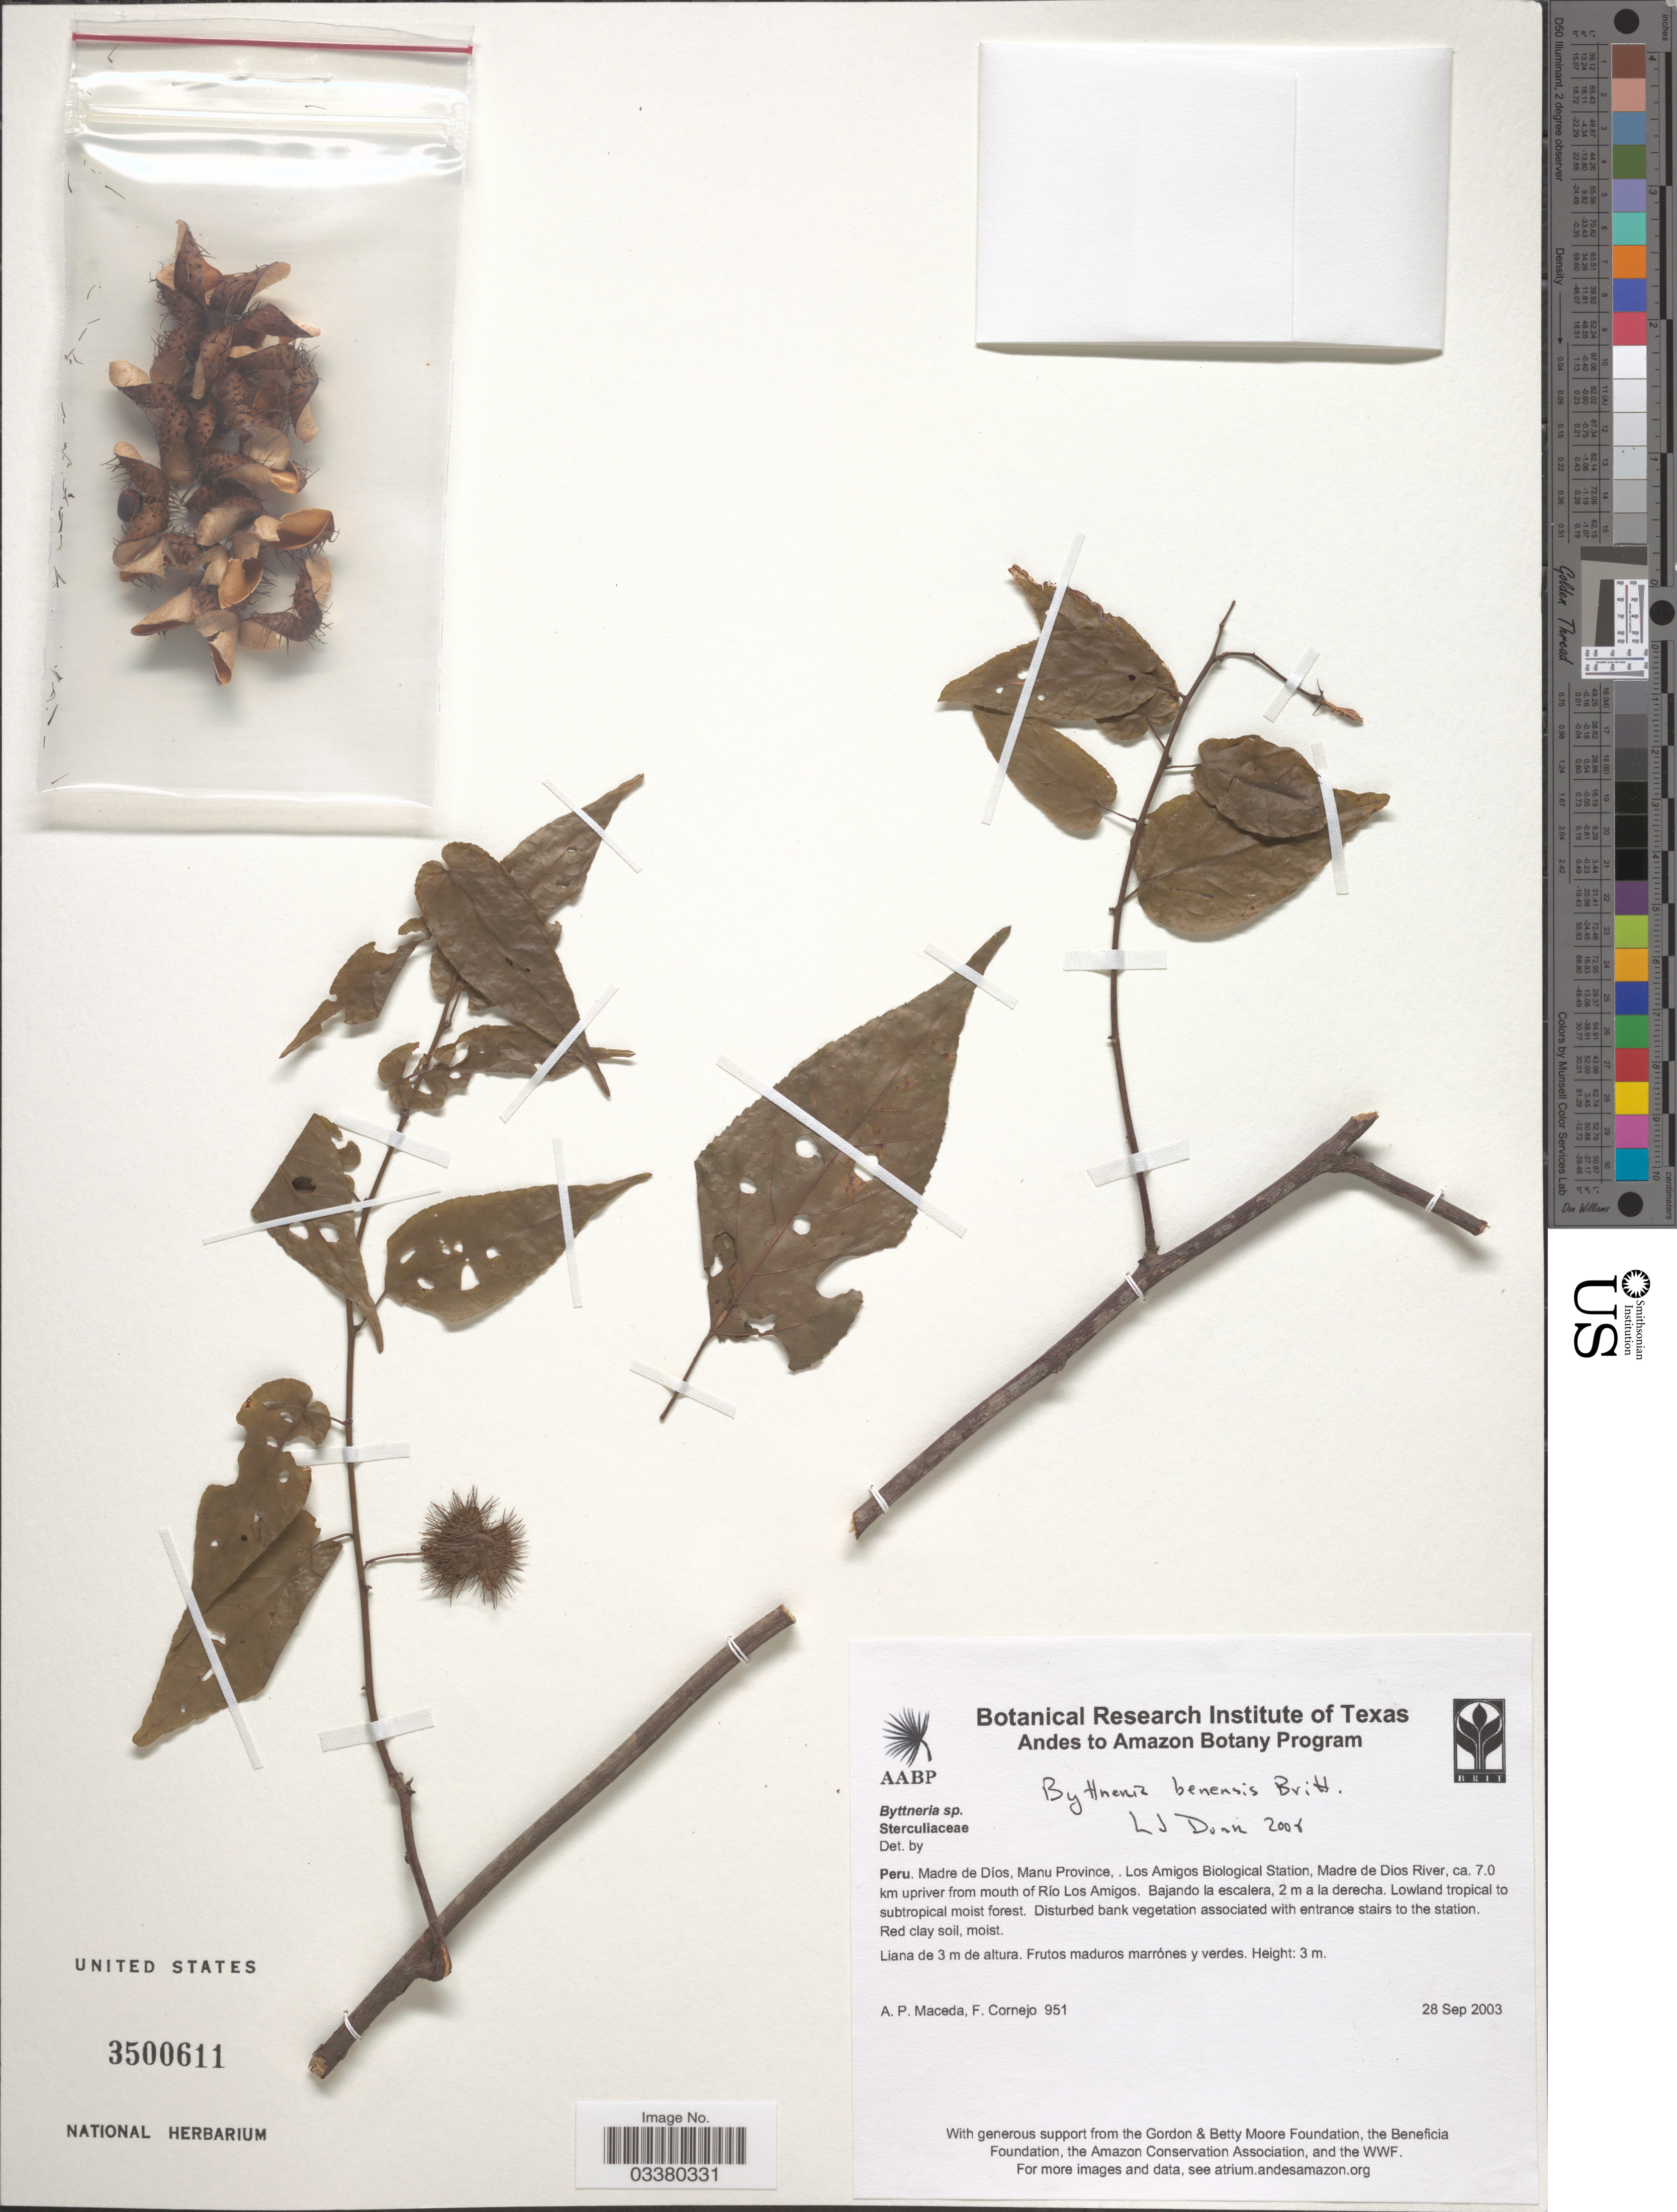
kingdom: Plantae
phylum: Tracheophyta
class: Magnoliopsida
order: Malvales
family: Malvaceae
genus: Byttneria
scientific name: Byttneria benensis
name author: Britton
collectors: A. Maceda & F. Cornejo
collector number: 951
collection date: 2003-09-28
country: Peru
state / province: Madre de Dios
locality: Manu Province, Los Amigos Biological Station, Madre de Dios River, ca. 7.0 km upriver from mouth of Río Los Amigos.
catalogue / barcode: US 3500611